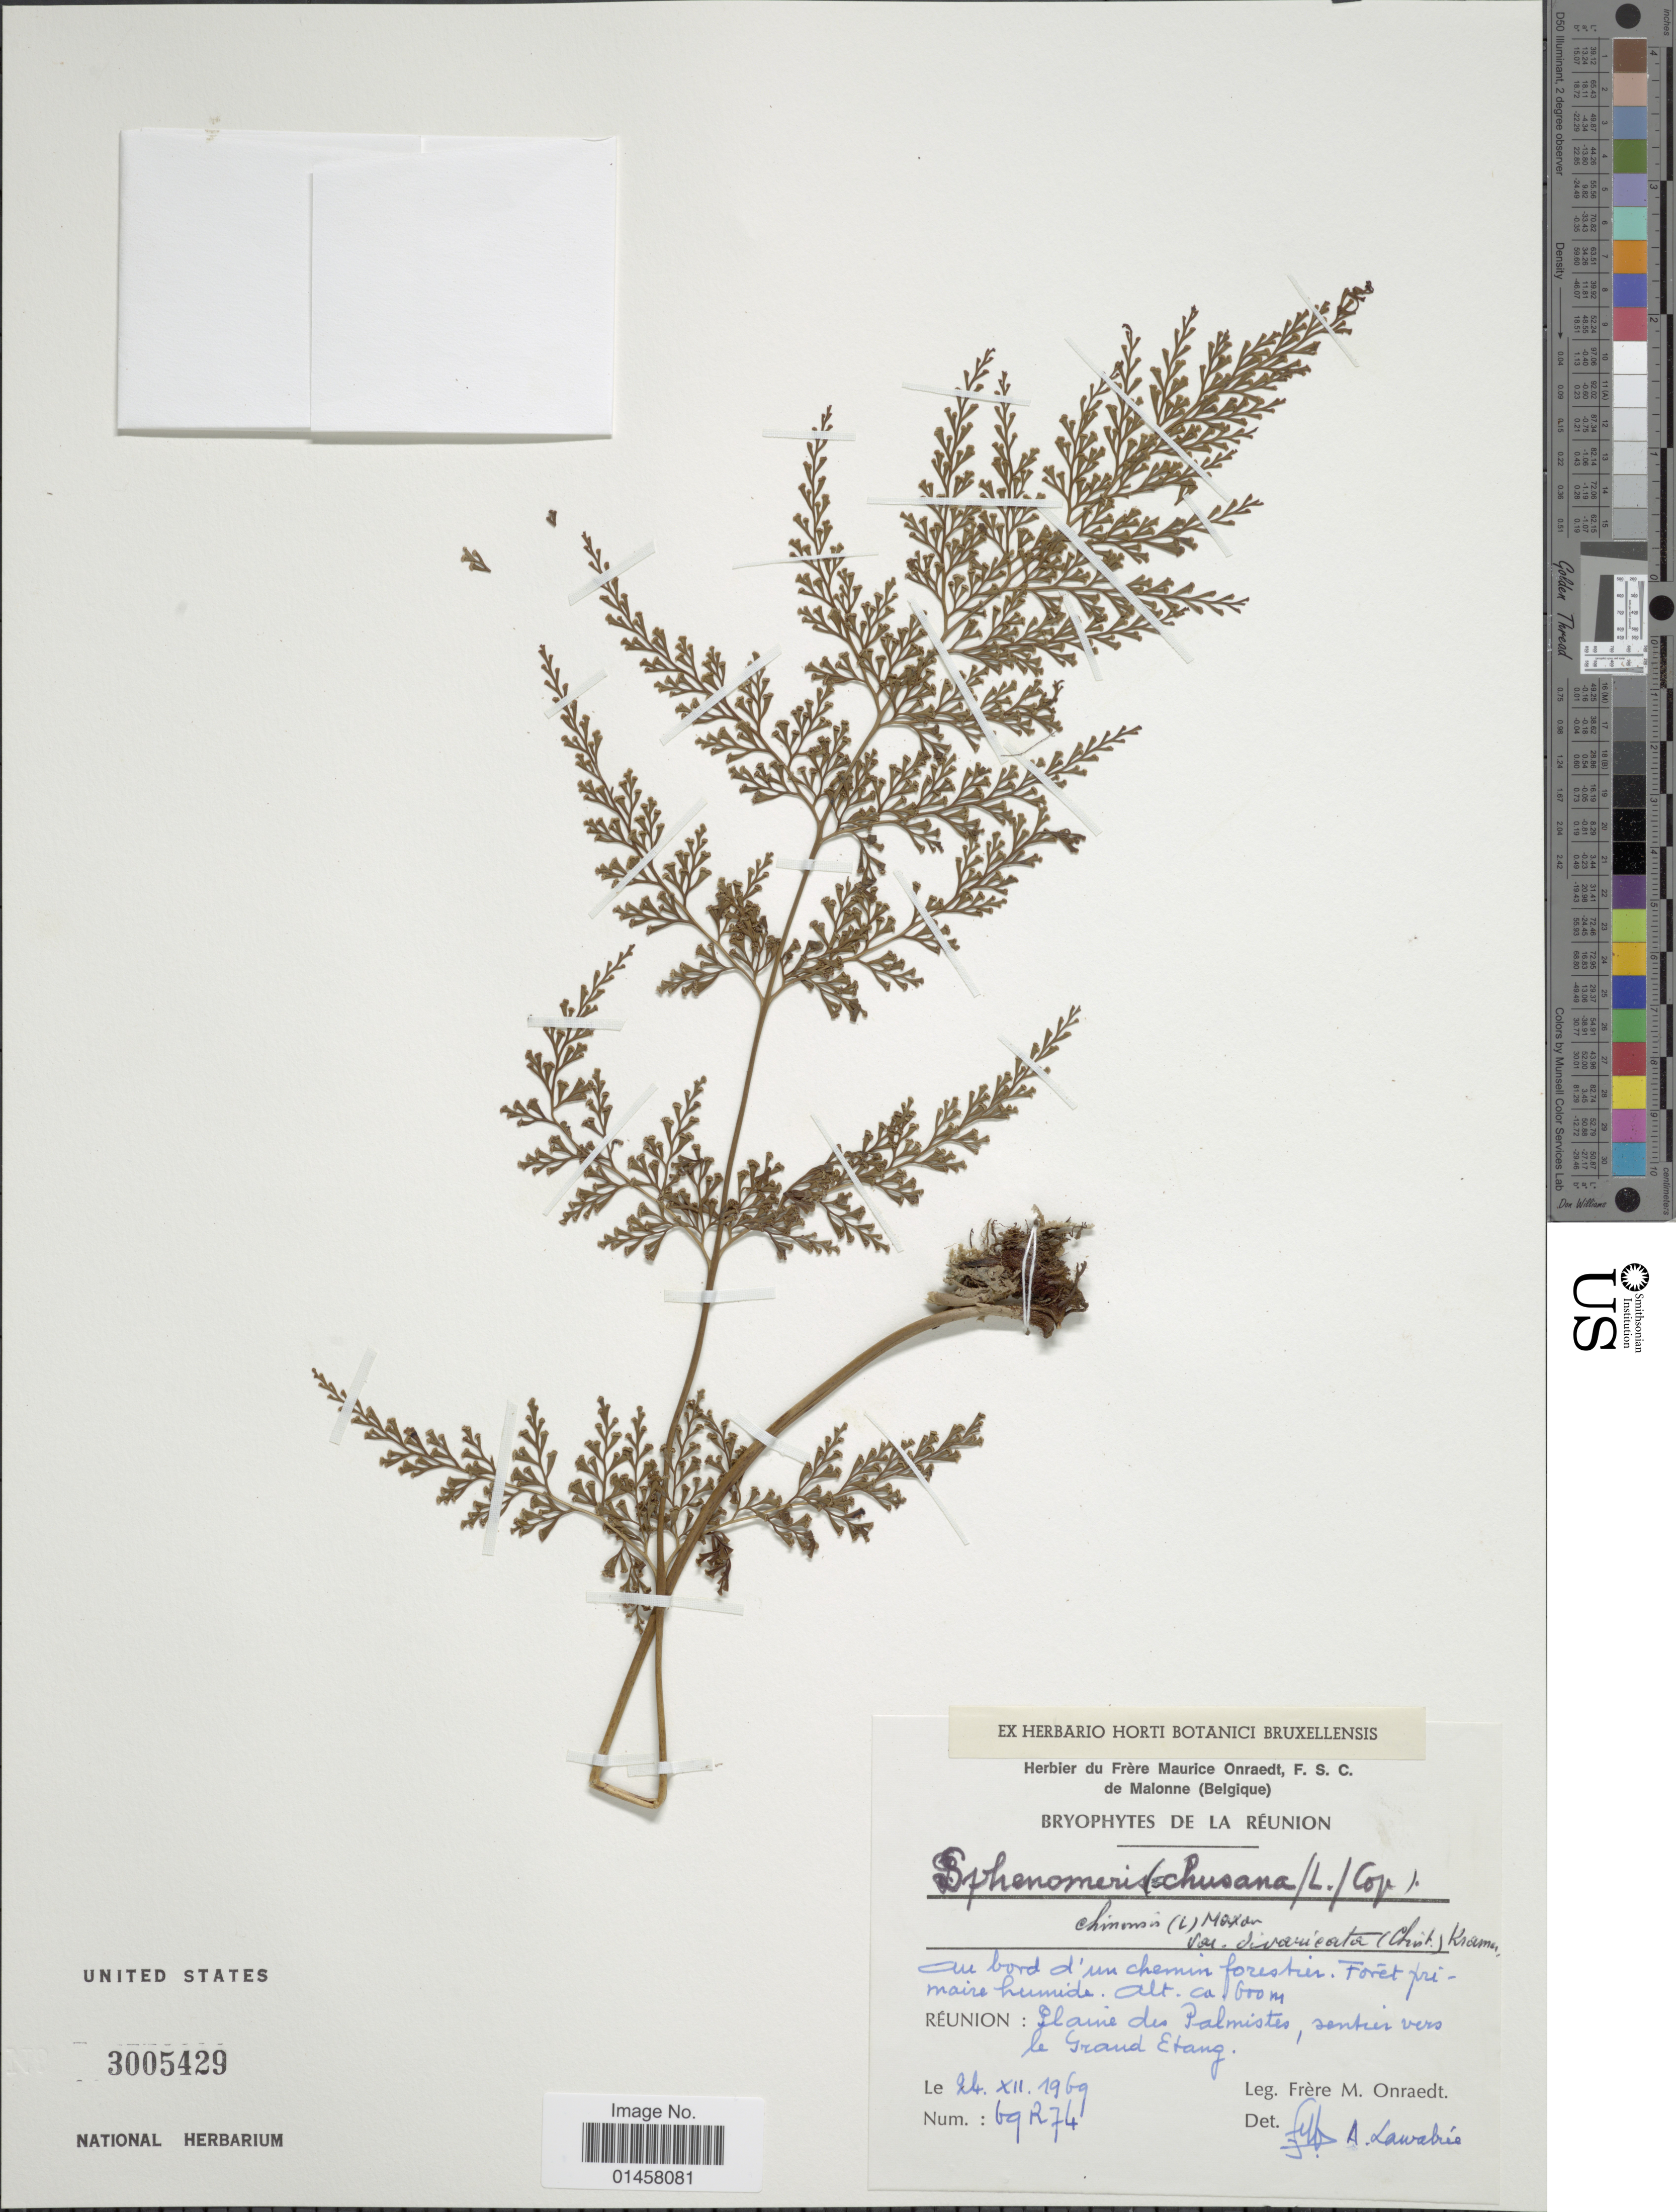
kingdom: Plantae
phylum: Tracheophyta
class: Polypodiopsida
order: Polypodiales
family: Lindsaeaceae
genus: Sphenomeris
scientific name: Sphenomeris chinensis var. divaricata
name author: (Christ) K.U. Kramer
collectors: F. Onraedt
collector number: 69R74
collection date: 1969-12-24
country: Reunion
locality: Plarnie des palmistes, sentier wers le Grand Etang [interpreted]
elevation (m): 600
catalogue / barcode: US 3005429